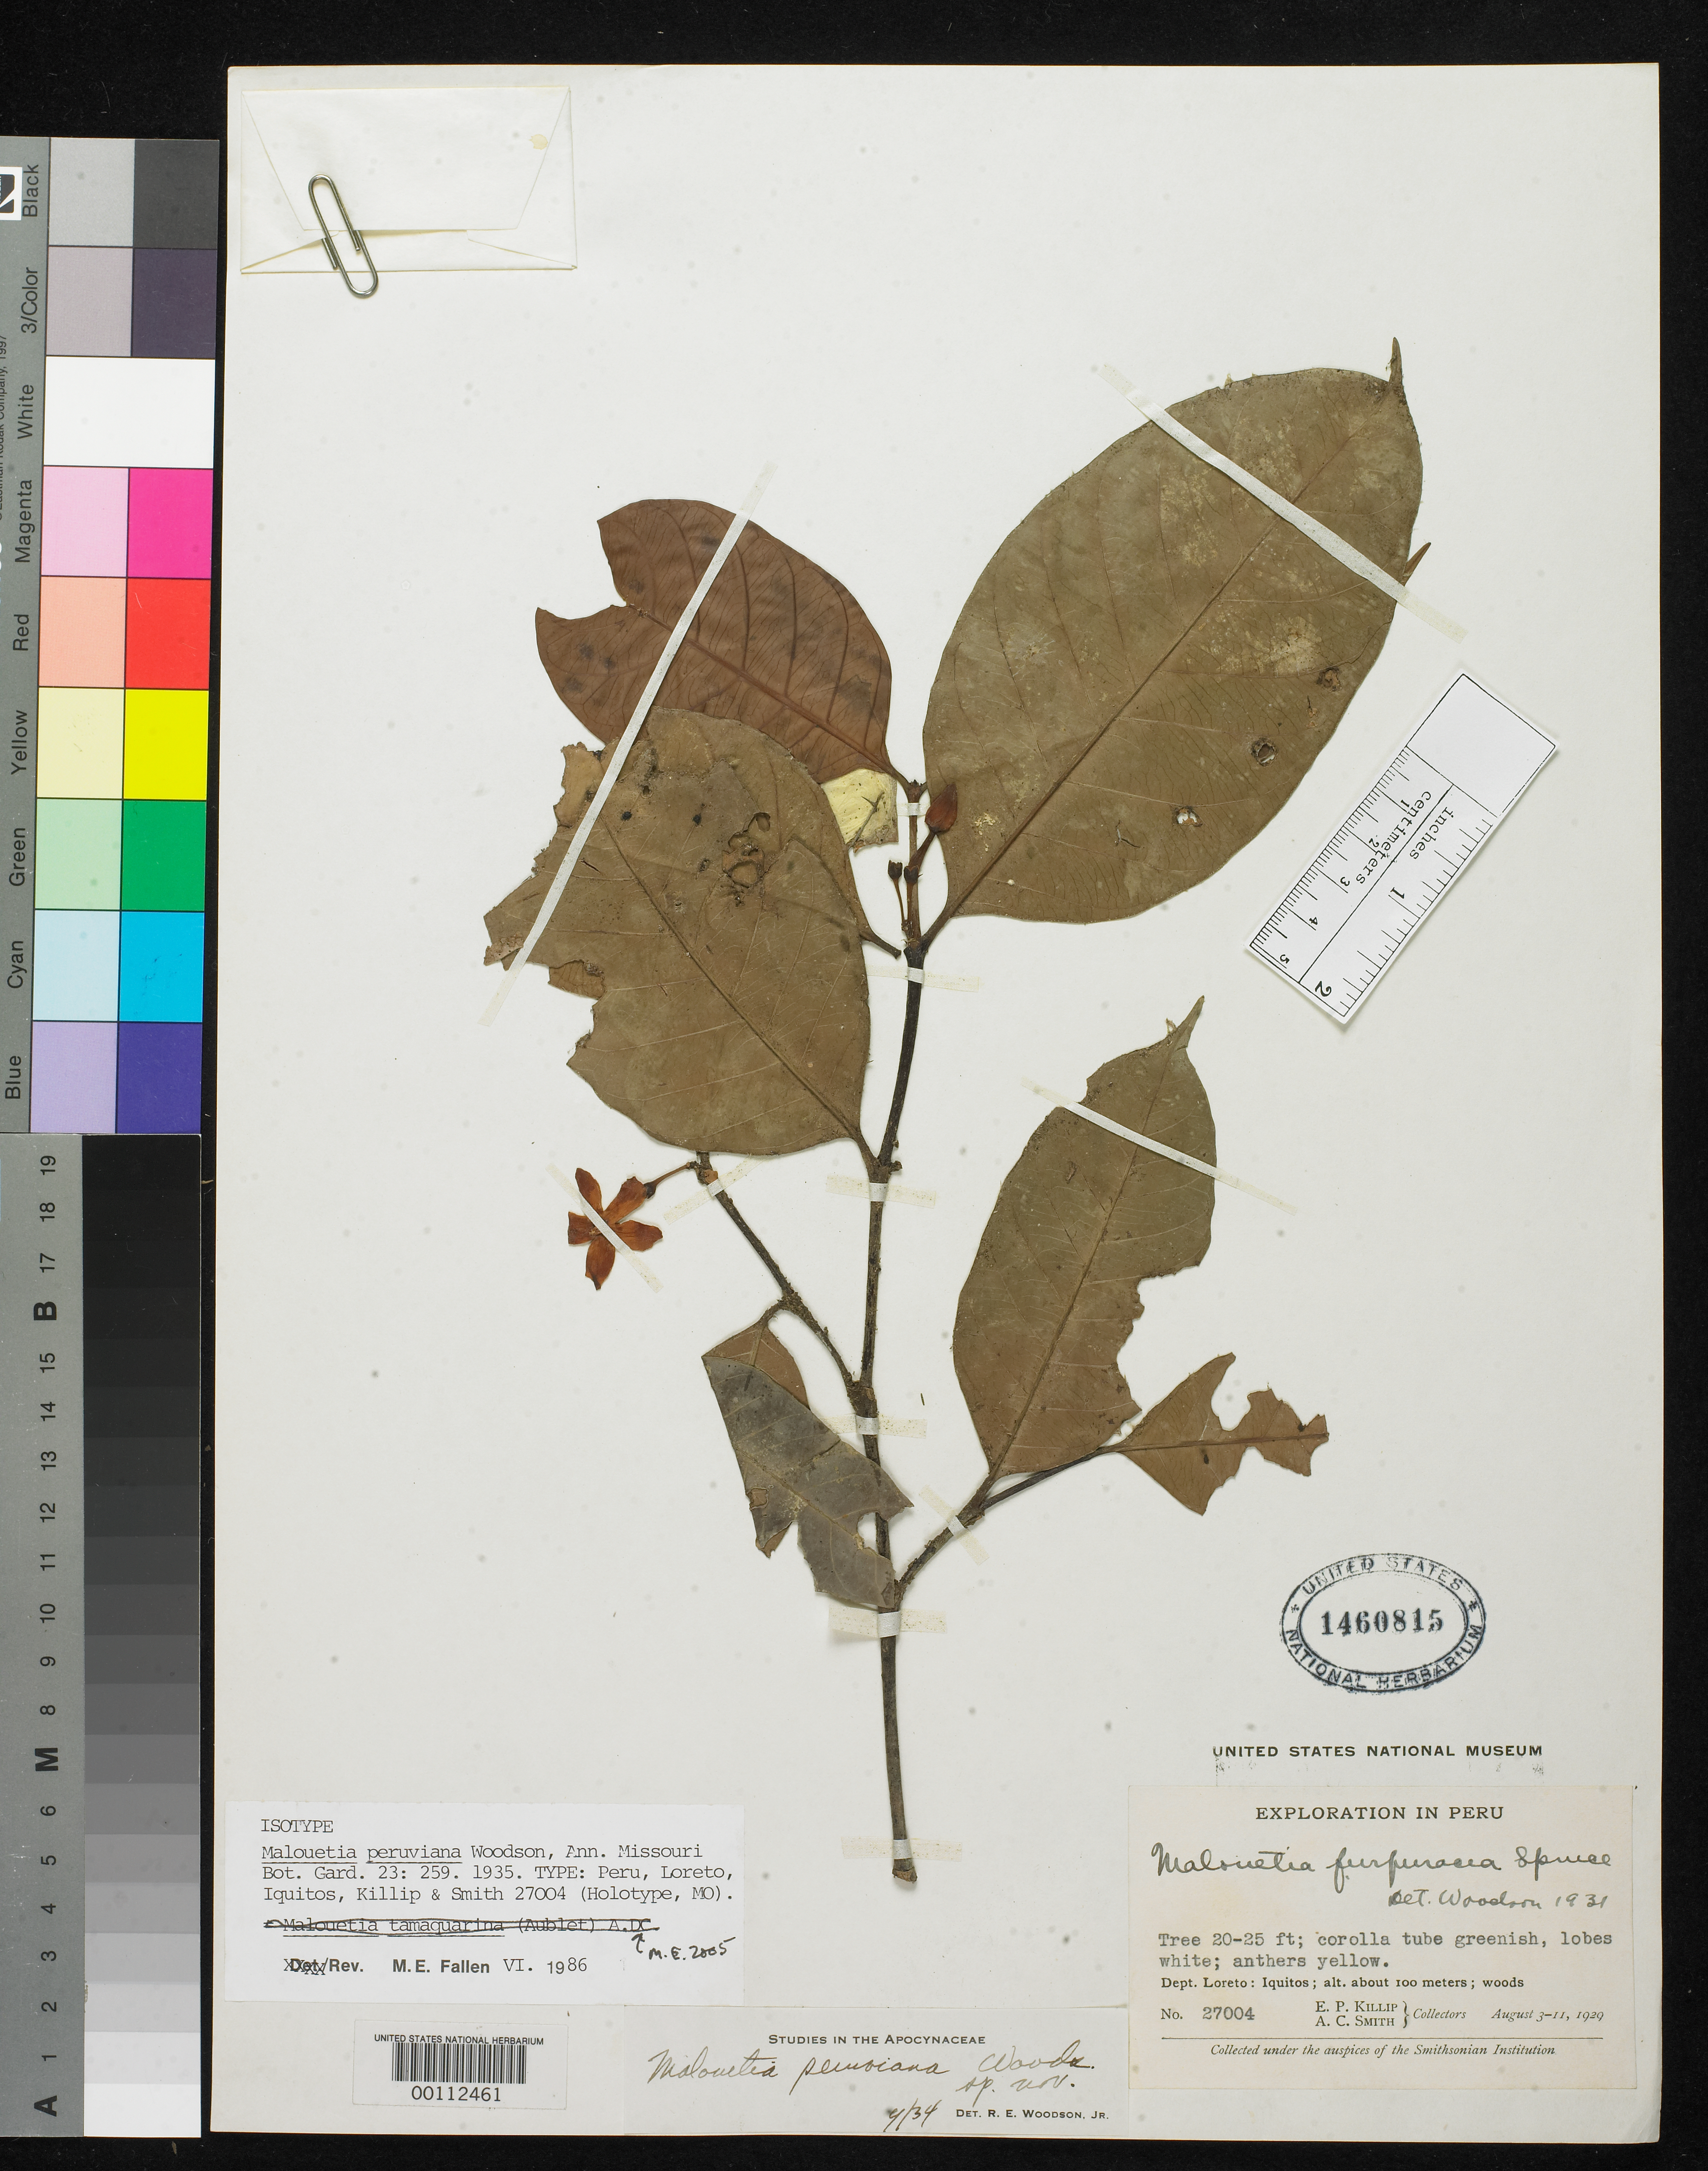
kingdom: Plantae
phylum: Tracheophyta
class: Magnoliopsida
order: Gentianales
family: Apocynaceae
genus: Malouetia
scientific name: Malouetia peruviana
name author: Woodson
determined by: Fallen, M. E.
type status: Isotype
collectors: E. P. Killip & A. C. Smith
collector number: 27004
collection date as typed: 03 Aug 1929 to 11 Aug 1929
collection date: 1929-08-03/1929-08-11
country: Peru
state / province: Loreto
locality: Iquitos.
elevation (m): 100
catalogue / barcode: US 1460815